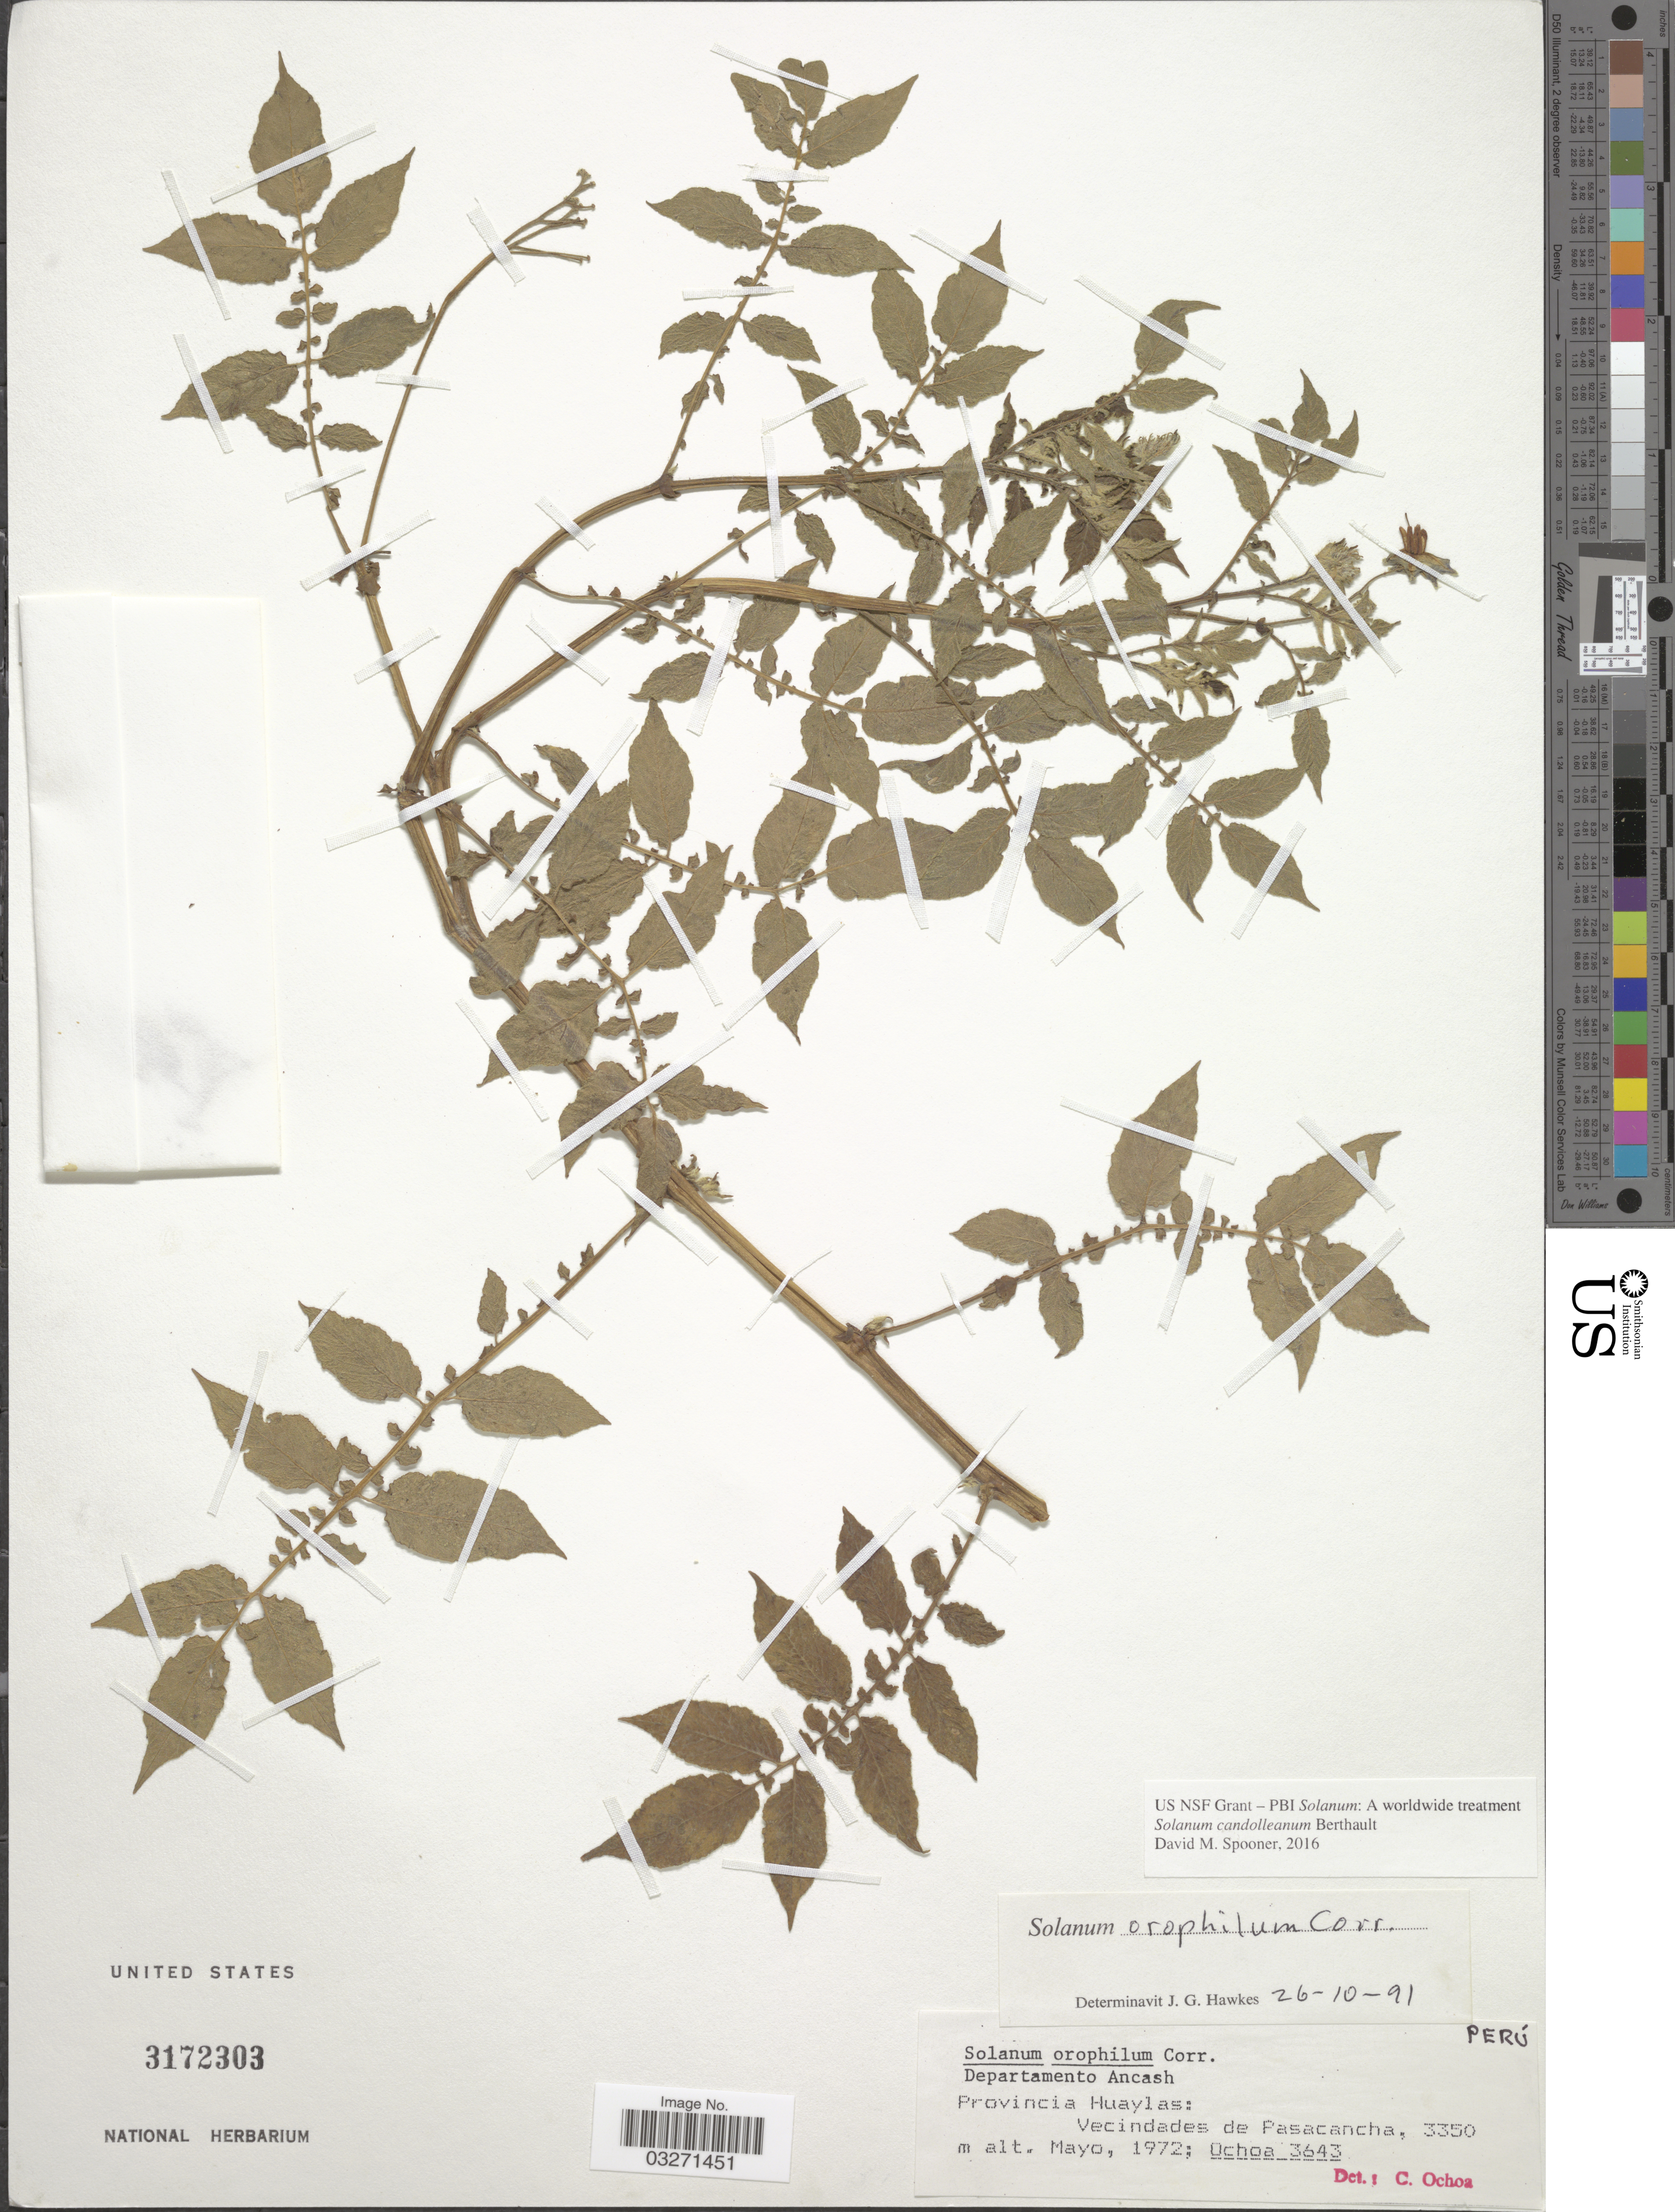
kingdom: Plantae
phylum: Tracheophyta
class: Magnoliopsida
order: Solanales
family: Solanaceae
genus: Solanum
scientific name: Solanum candolleanum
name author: Berthault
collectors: -. Ochoa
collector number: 3643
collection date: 1972-05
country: Peru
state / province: Ancash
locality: Departamento Ancash. Provincia Huaylas: Vecindades de Pasacancha.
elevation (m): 3350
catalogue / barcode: US 3172303